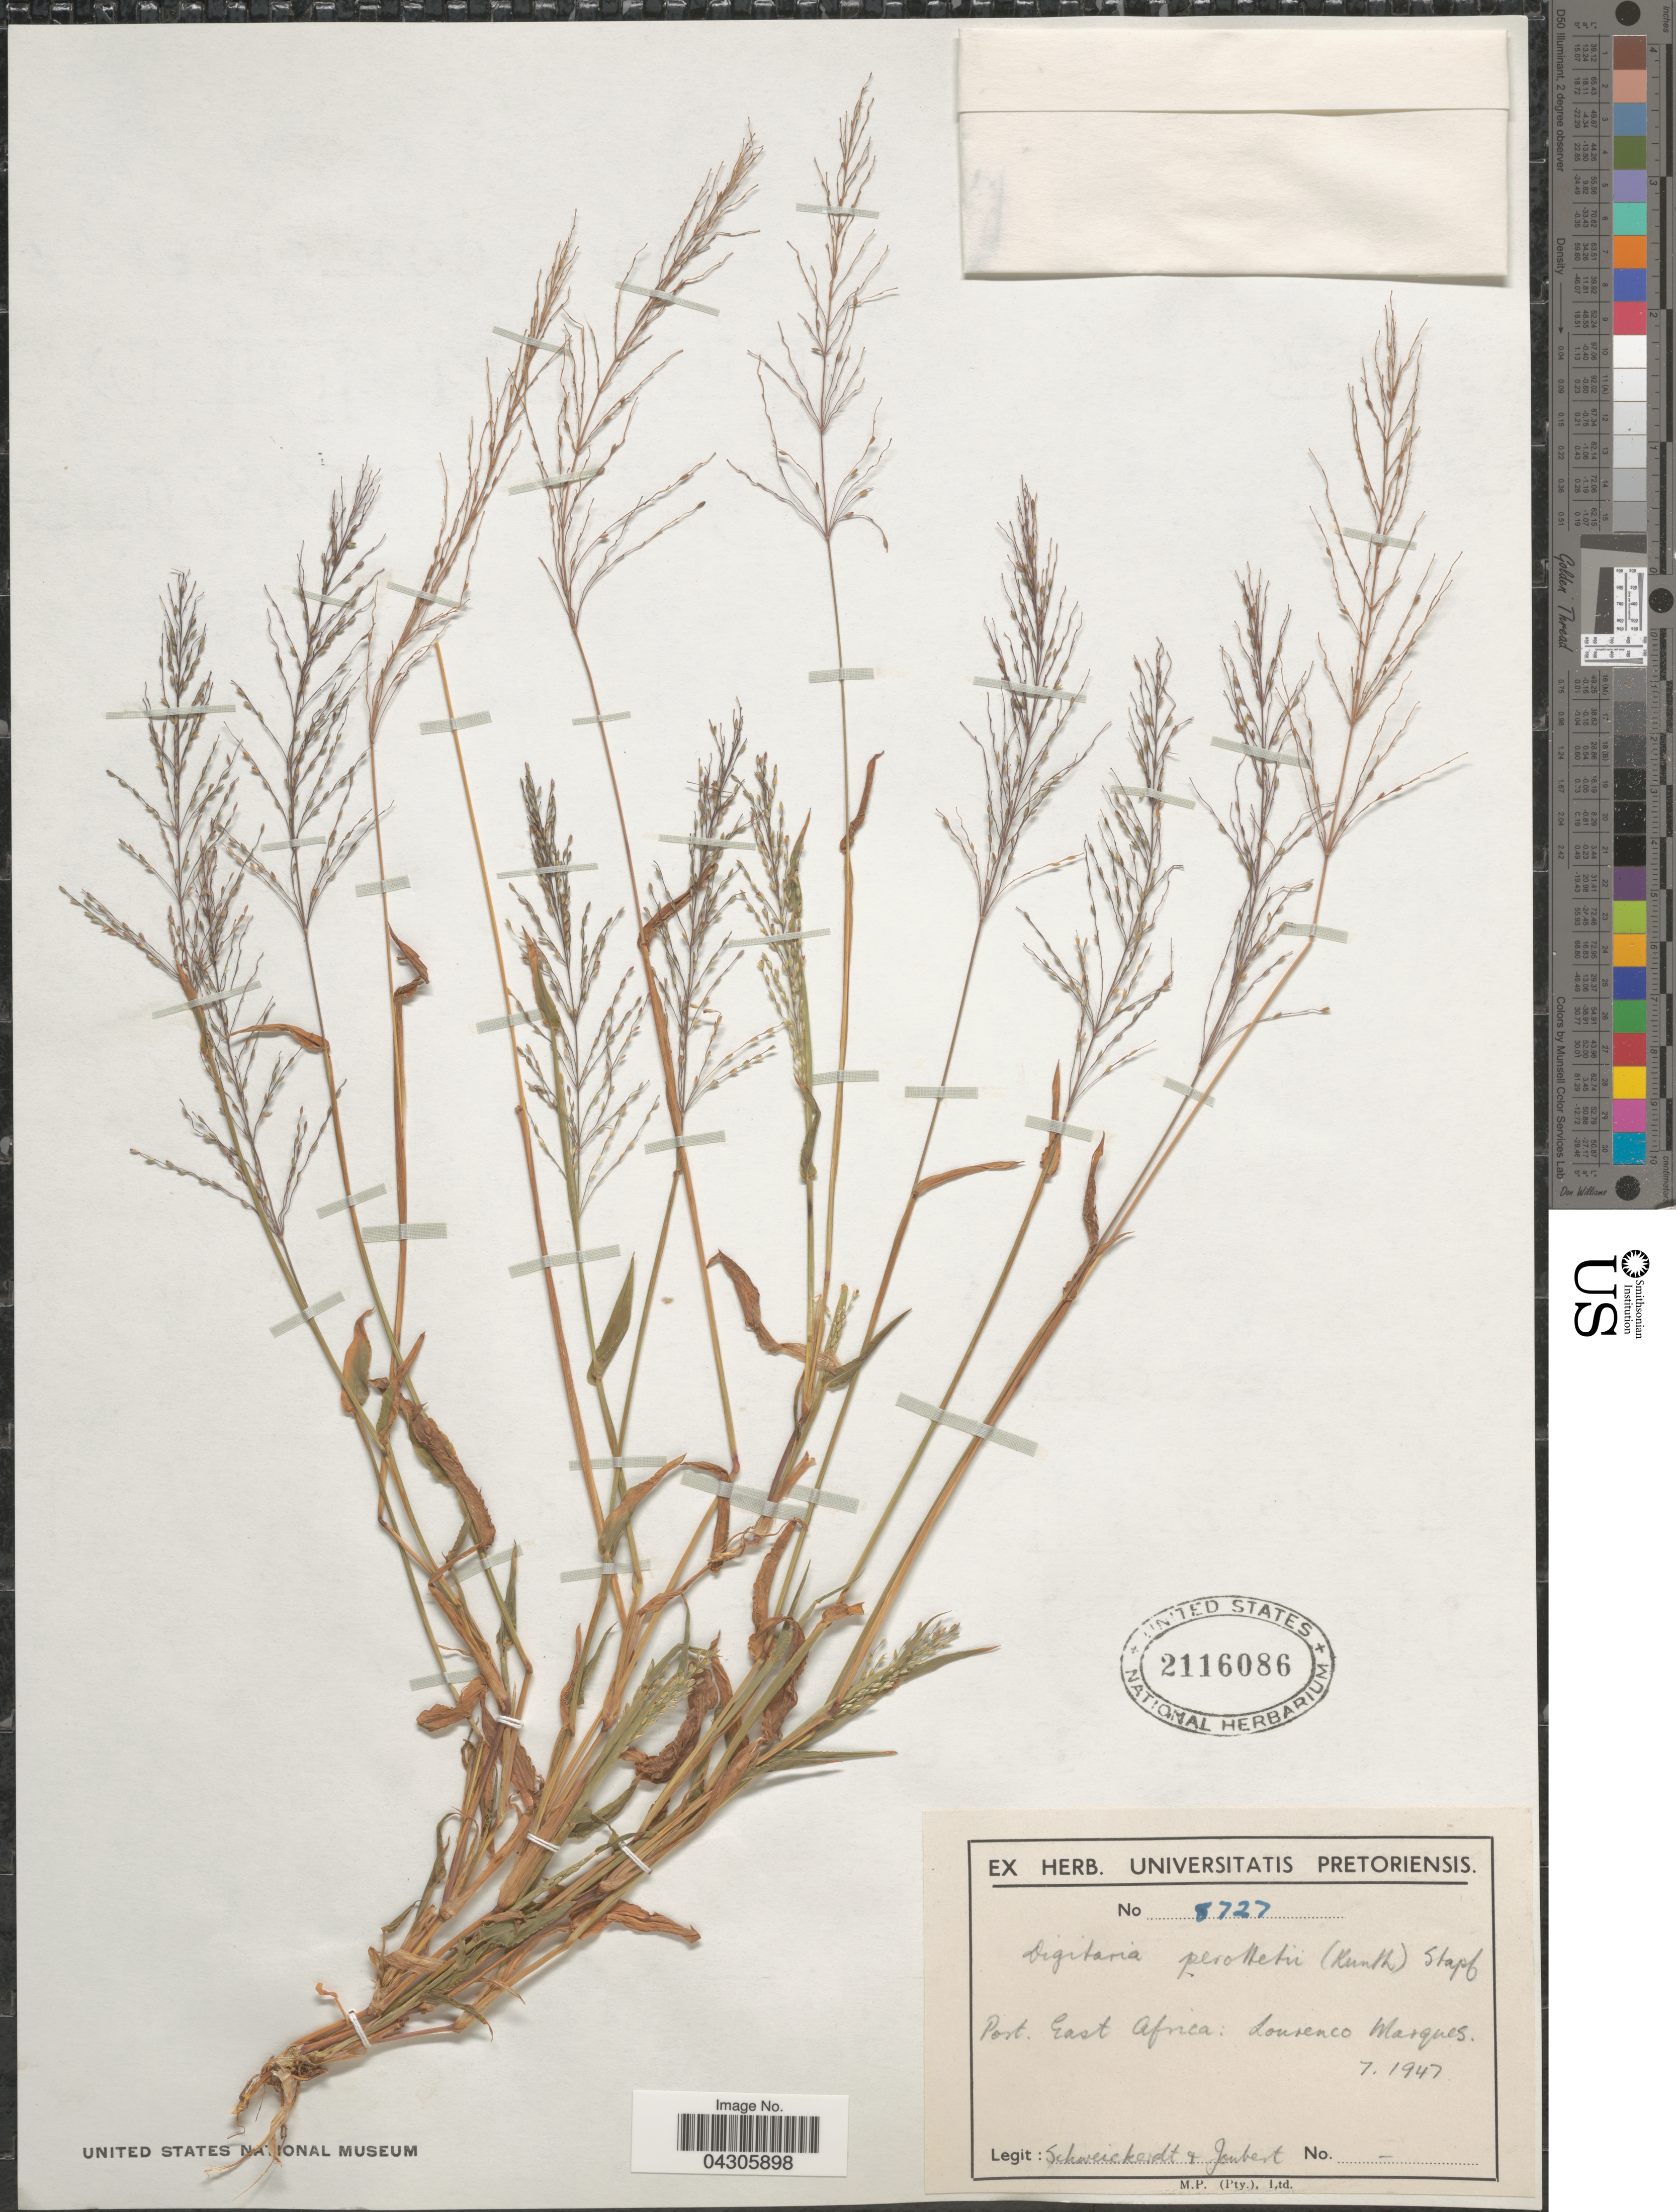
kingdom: Plantae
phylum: Tracheophyta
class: Liliopsida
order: Poales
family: Poaceae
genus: Digitaria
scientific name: Digitaria perrottetii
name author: (Kunth) Stapf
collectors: -. Schweickerdt & Joubert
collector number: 8727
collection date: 1947-07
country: Mozambique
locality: Port. East Africa: Lourenco Marques.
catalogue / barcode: US 2116086